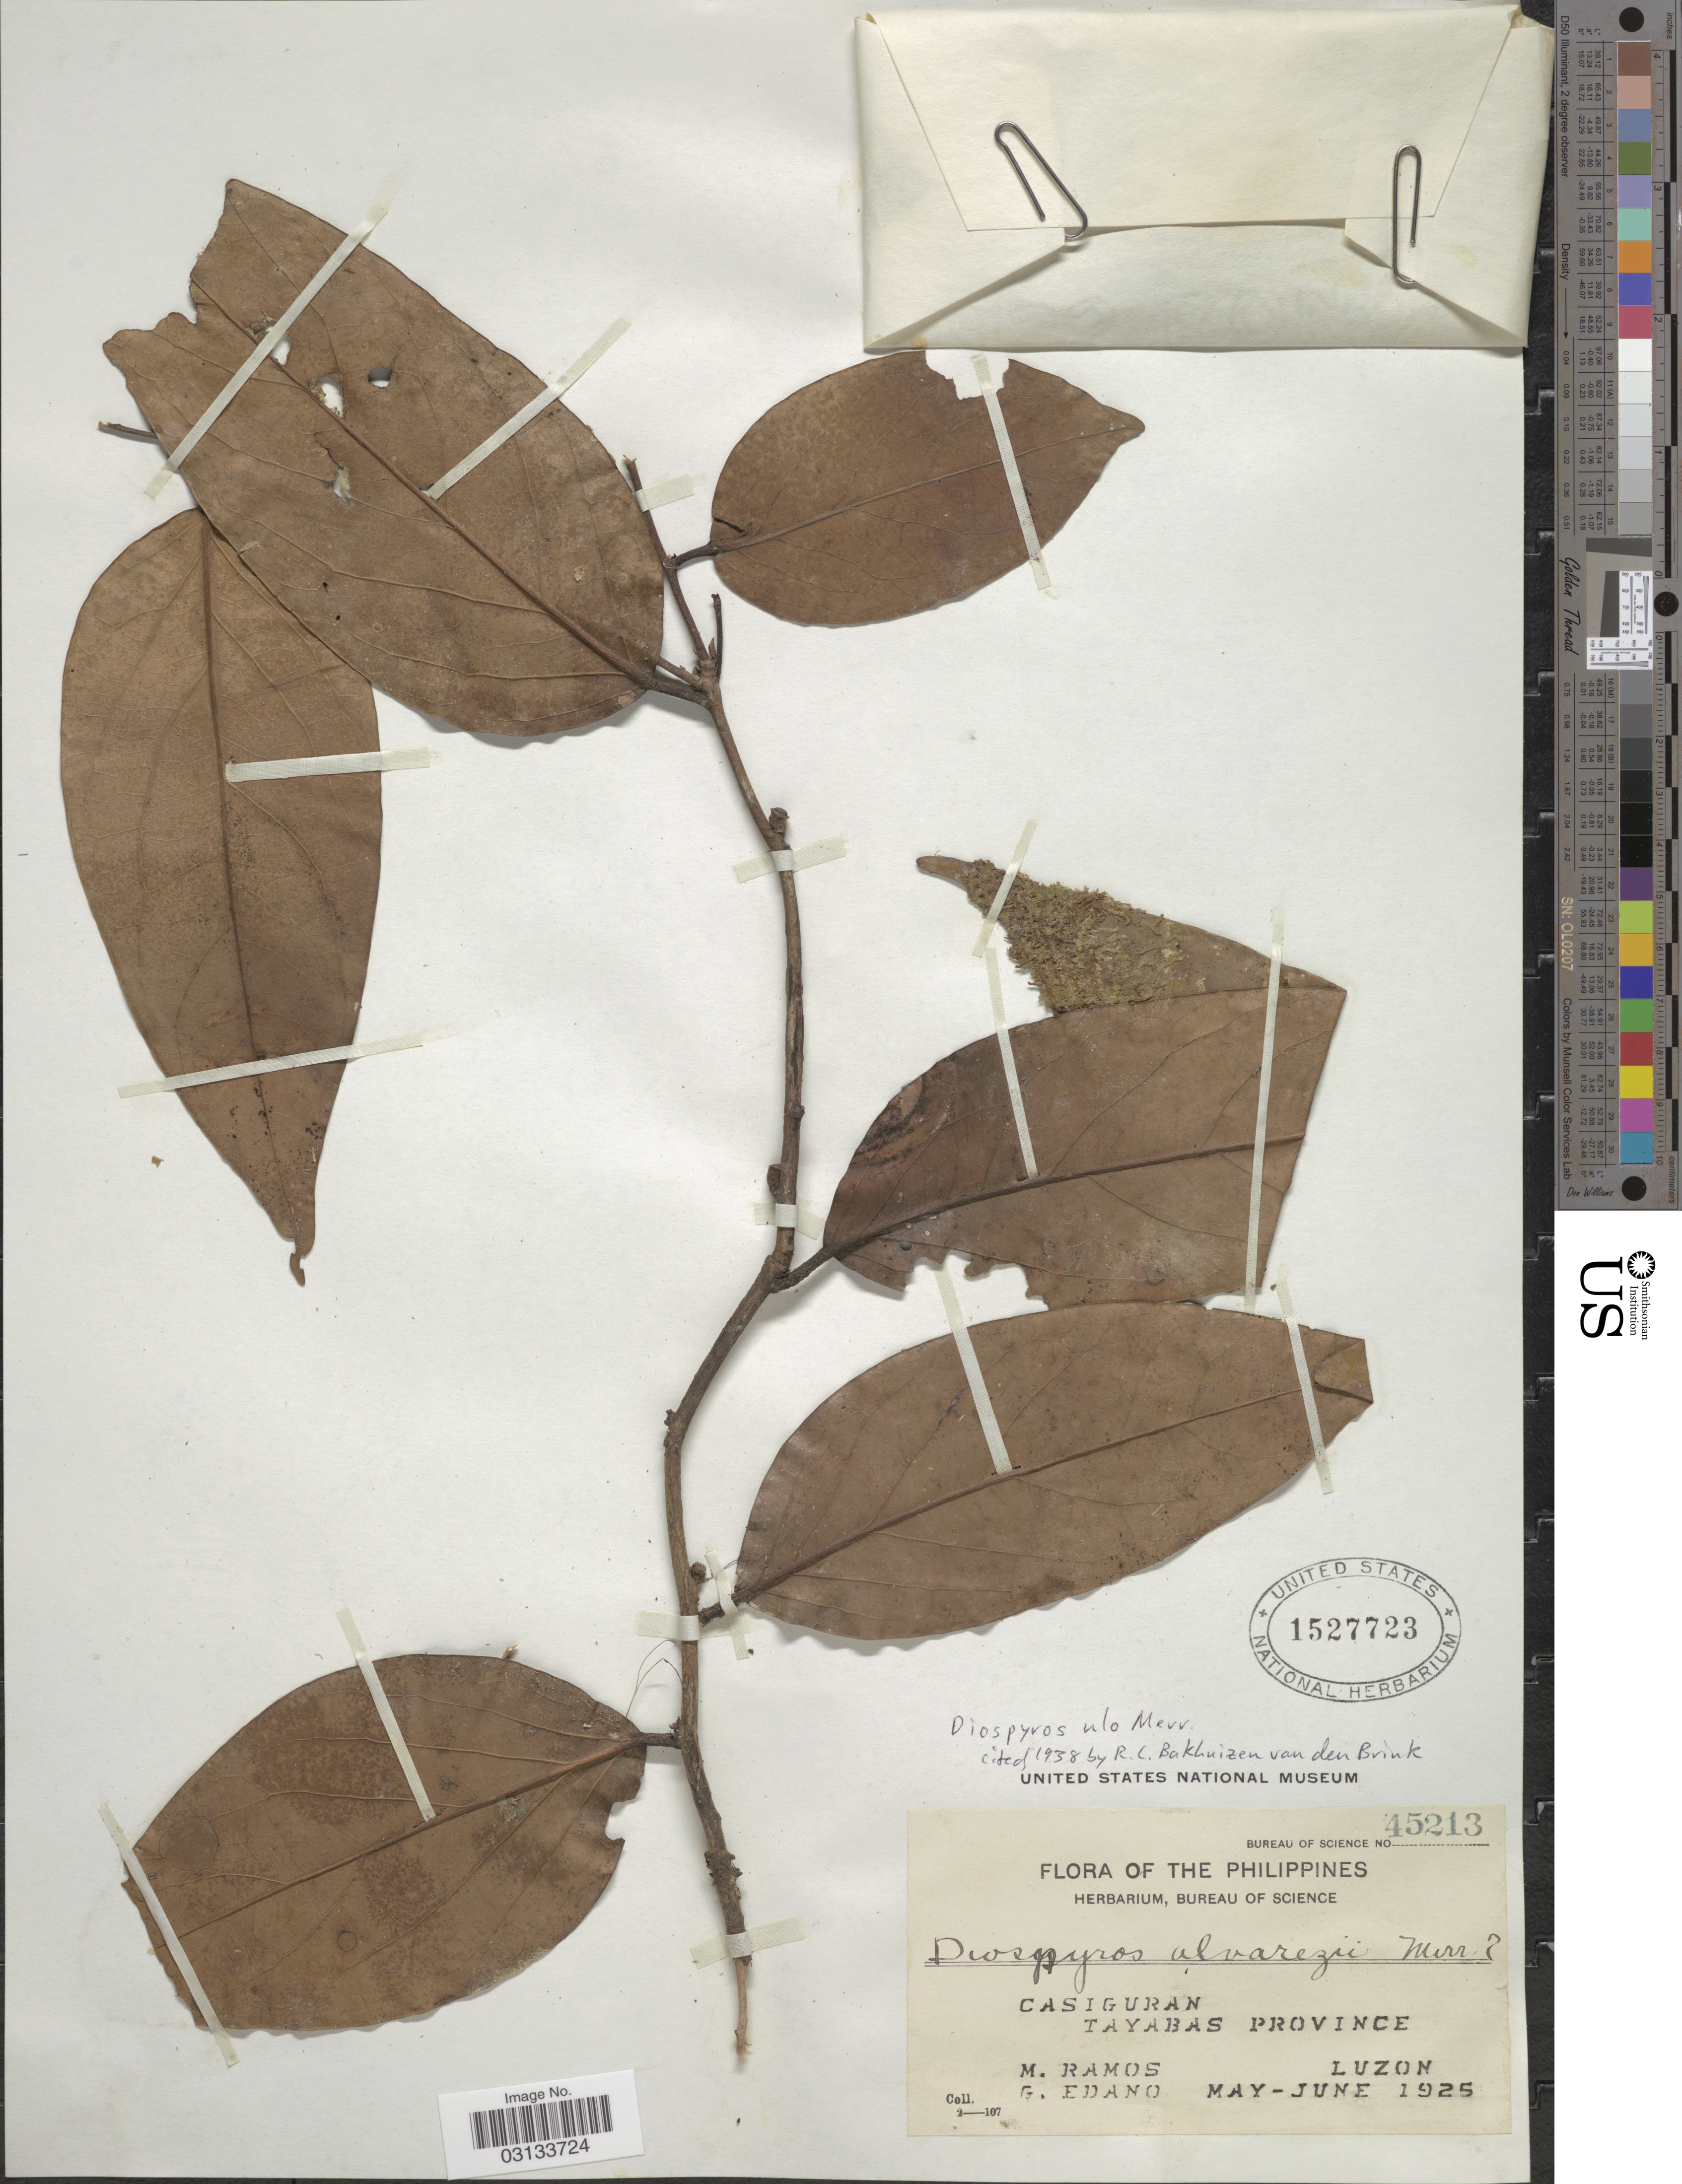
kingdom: Plantae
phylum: Tracheophyta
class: Magnoliopsida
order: Ericales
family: Ebenaceae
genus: Diospyros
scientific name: Diospyros ulo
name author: Merr.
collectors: M. Ramos & G. Edaño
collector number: Bureau of Science 45213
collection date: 1925-05/1925-06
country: Philippines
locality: Casiguran. Tayabas Province. Luzon.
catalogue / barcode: US 1527723